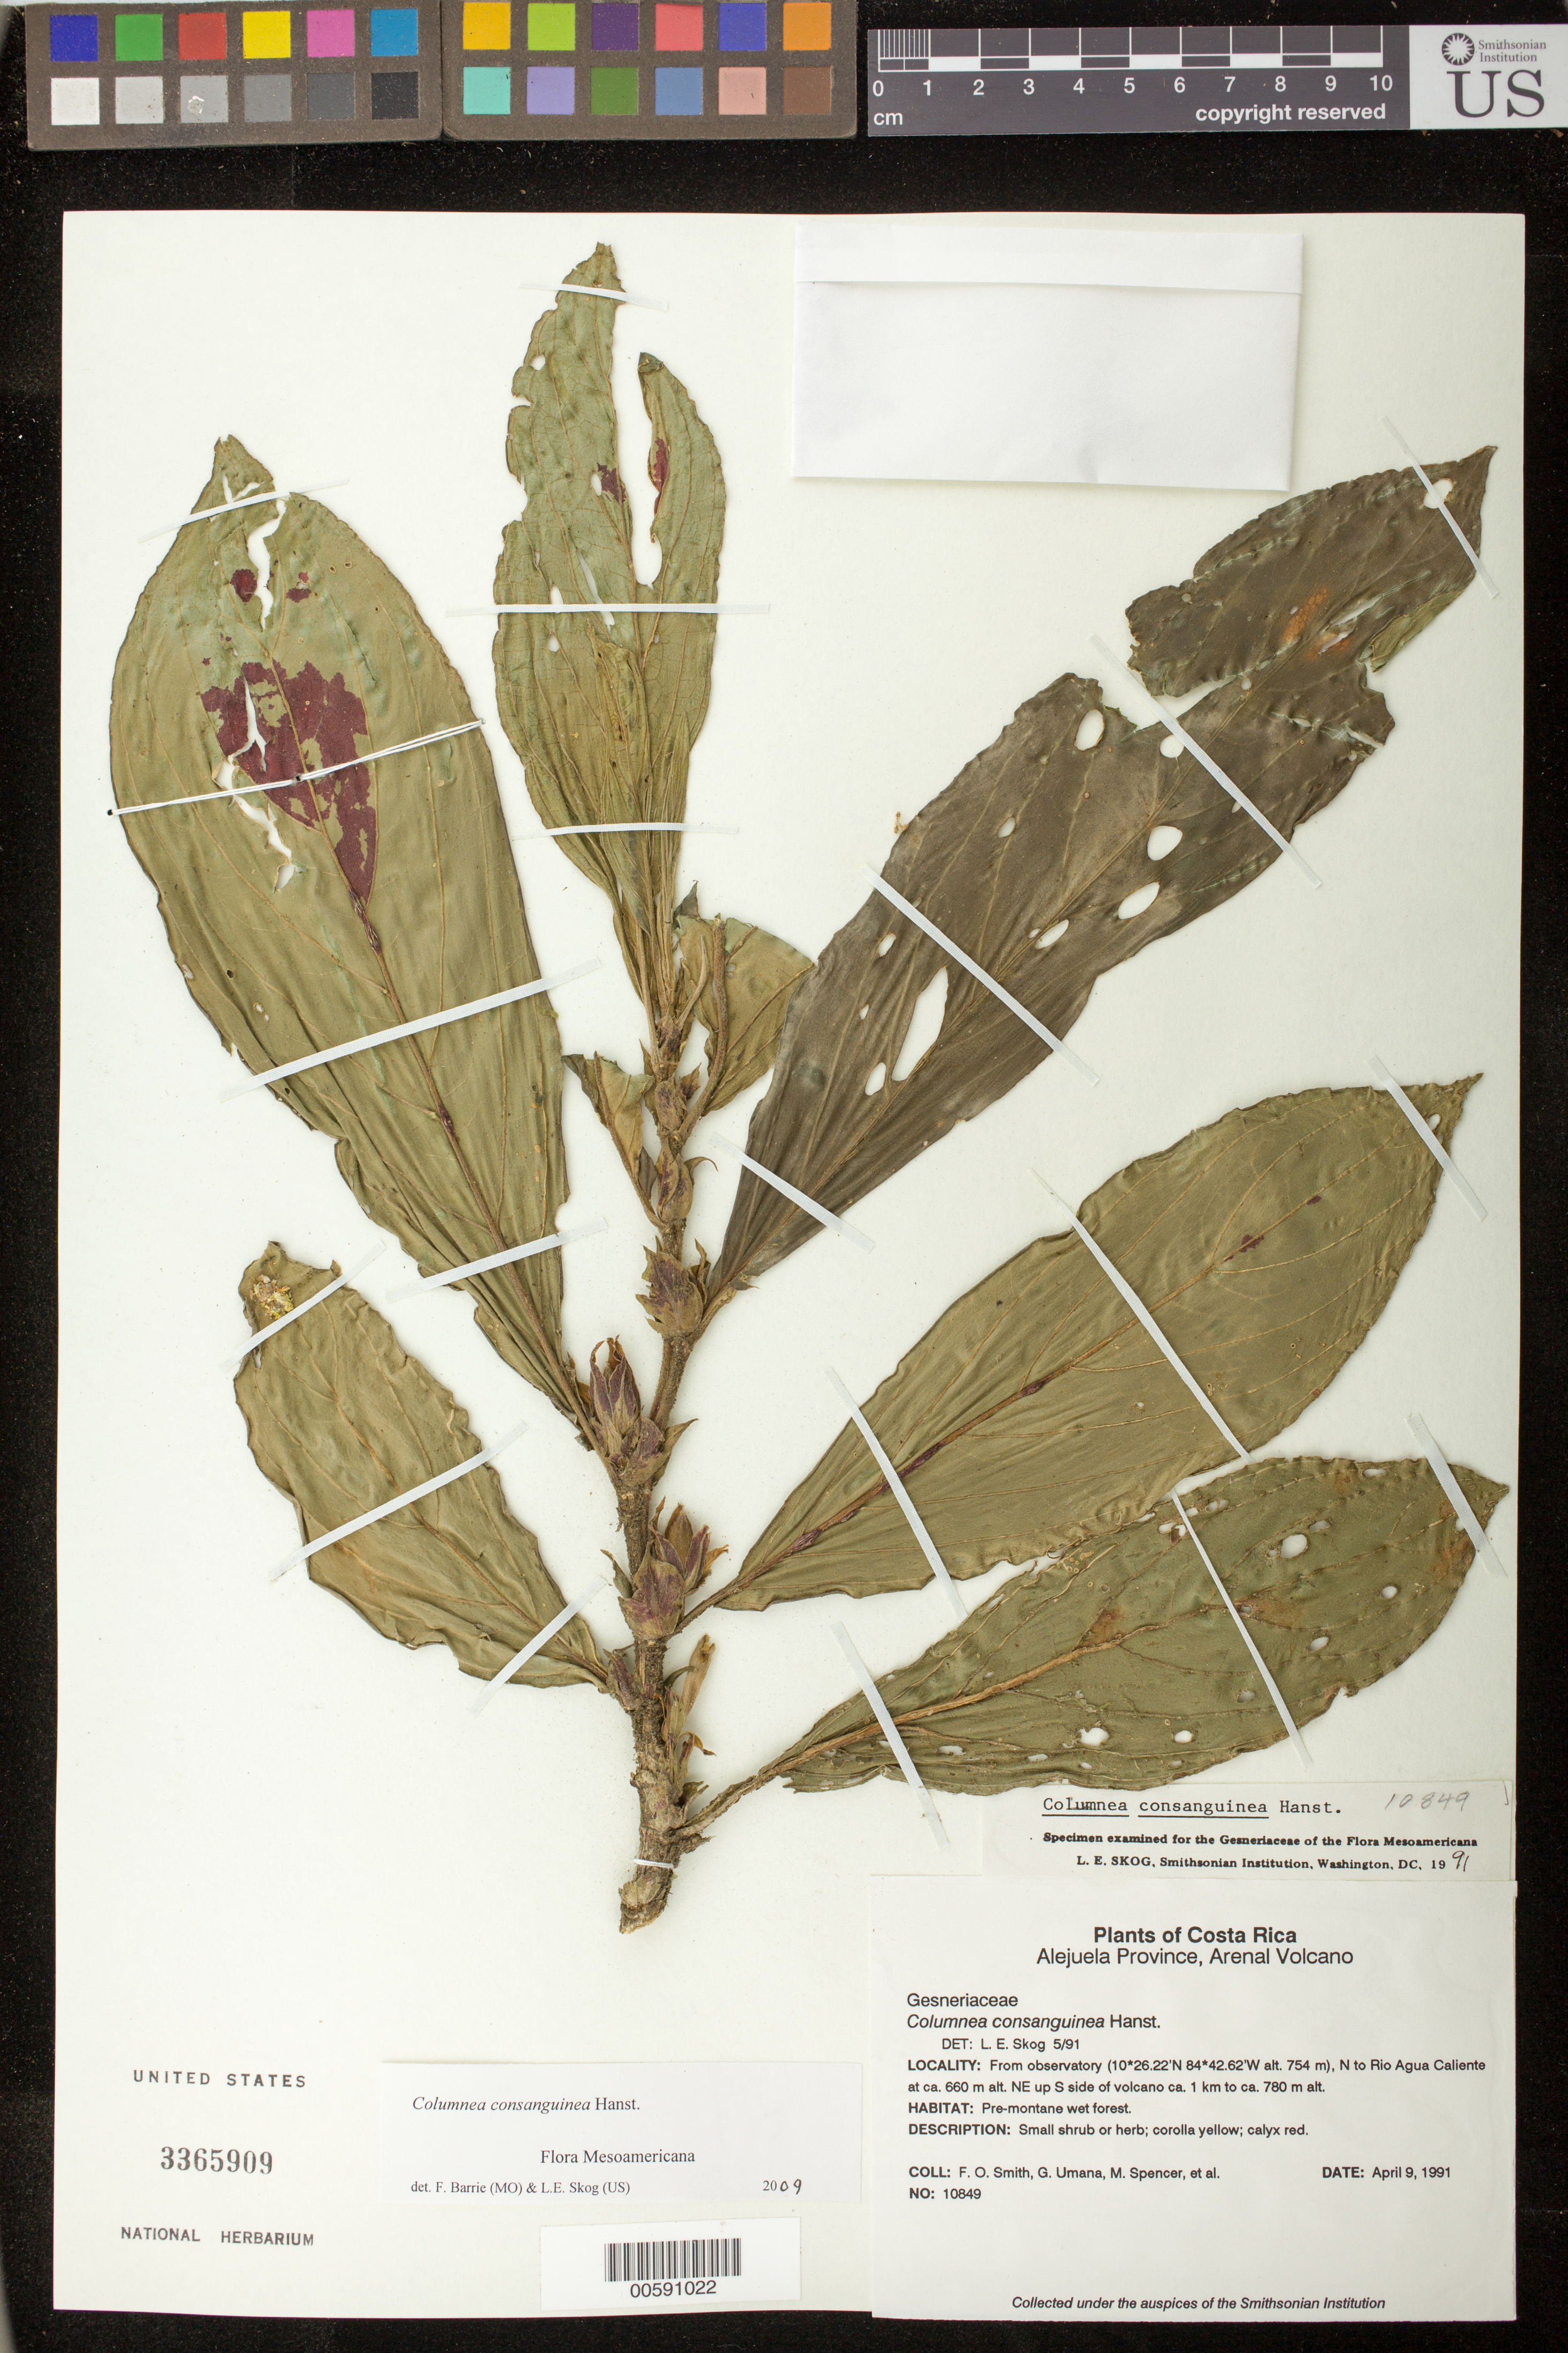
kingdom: Plantae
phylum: Tracheophyta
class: Magnoliopsida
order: Lamiales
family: Gesneriaceae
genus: Columnea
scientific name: Columnea consanguinea Hanst. var. consanguinea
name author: (Hanst.) Hanst.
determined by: Skog, Laurence E.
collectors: F. Smith, G. Umana, M. Spencer & et al.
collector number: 10849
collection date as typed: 09 Apr 1991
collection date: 1991-04-09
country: Costa Rica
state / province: Alajuela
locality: Arenal Volcano; from observatory N to Rio Agua Calienta NE up S side of volcano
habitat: Pre-montane wet forest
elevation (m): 1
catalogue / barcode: US 3365909